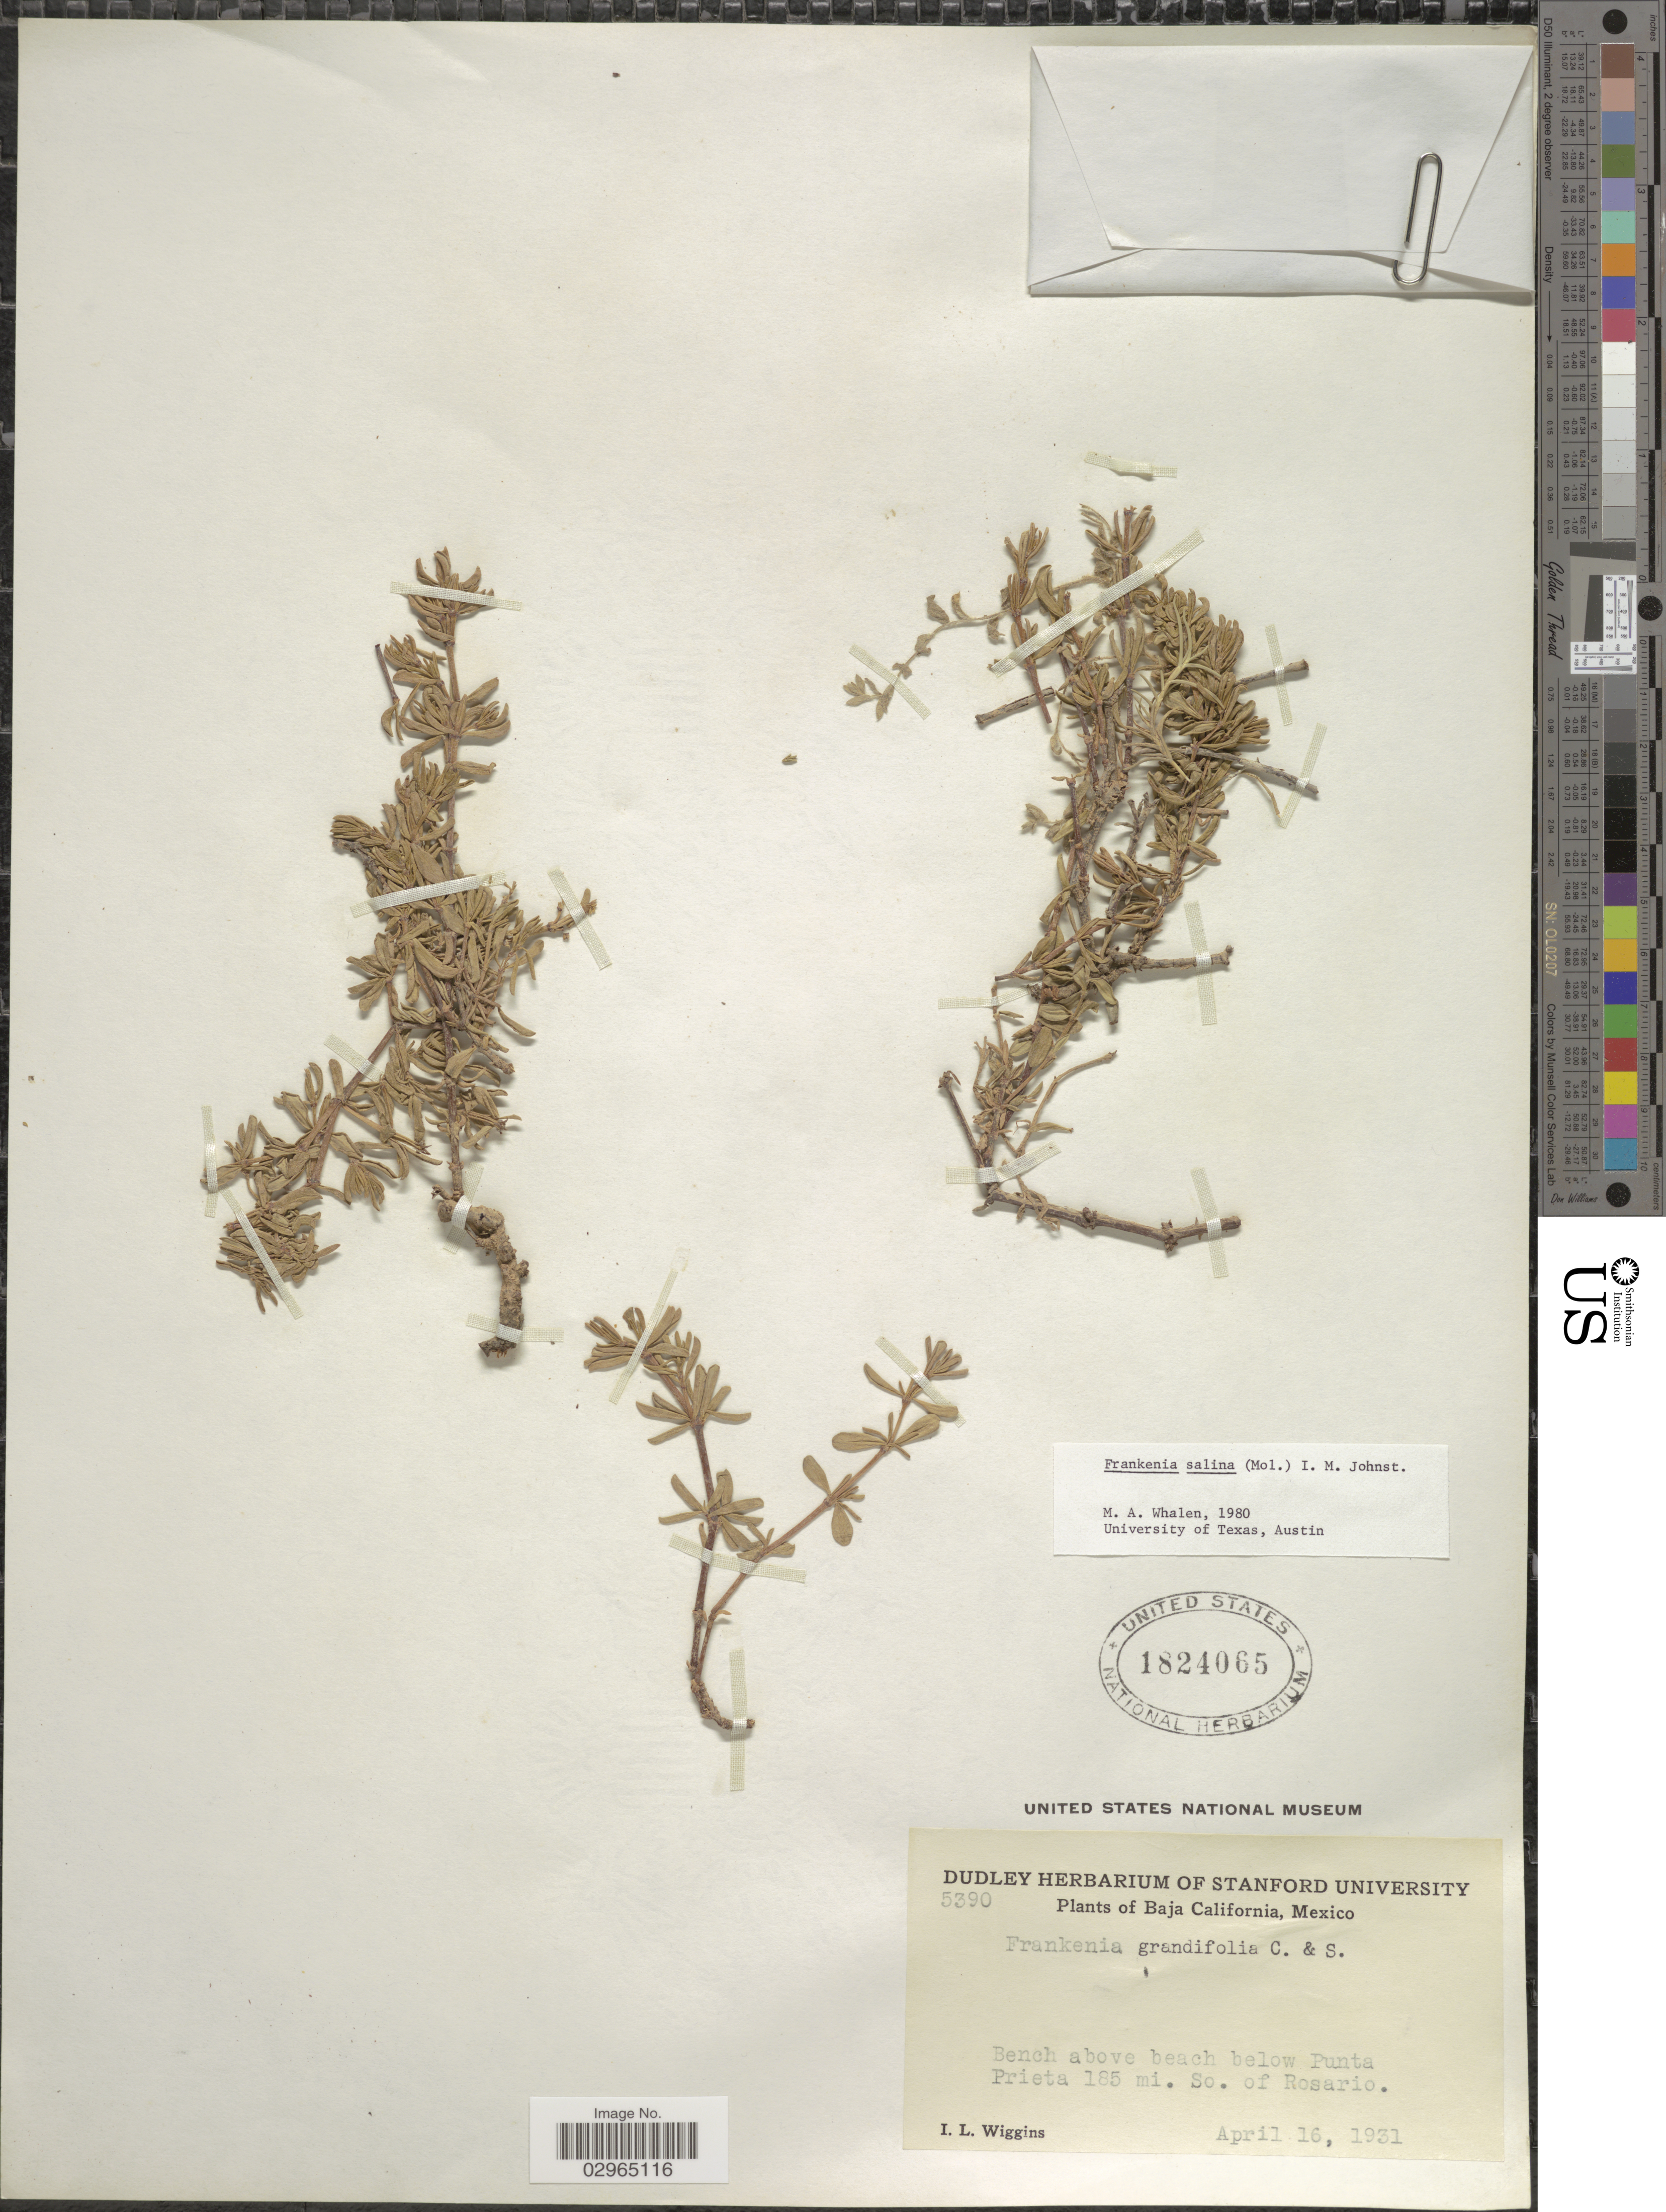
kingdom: Plantae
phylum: Tracheophyta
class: Magnoliopsida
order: Caryophyllales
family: Frankeniaceae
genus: Frankenia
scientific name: Frankenia salina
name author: (Molina) I.M. Johnst.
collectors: I. L. Wiggins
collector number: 5390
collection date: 1931-04-16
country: Mexico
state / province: Baja California Norte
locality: Bench above beach below Punta Prieta 185 mi. So. of Rosario.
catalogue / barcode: US 1824065